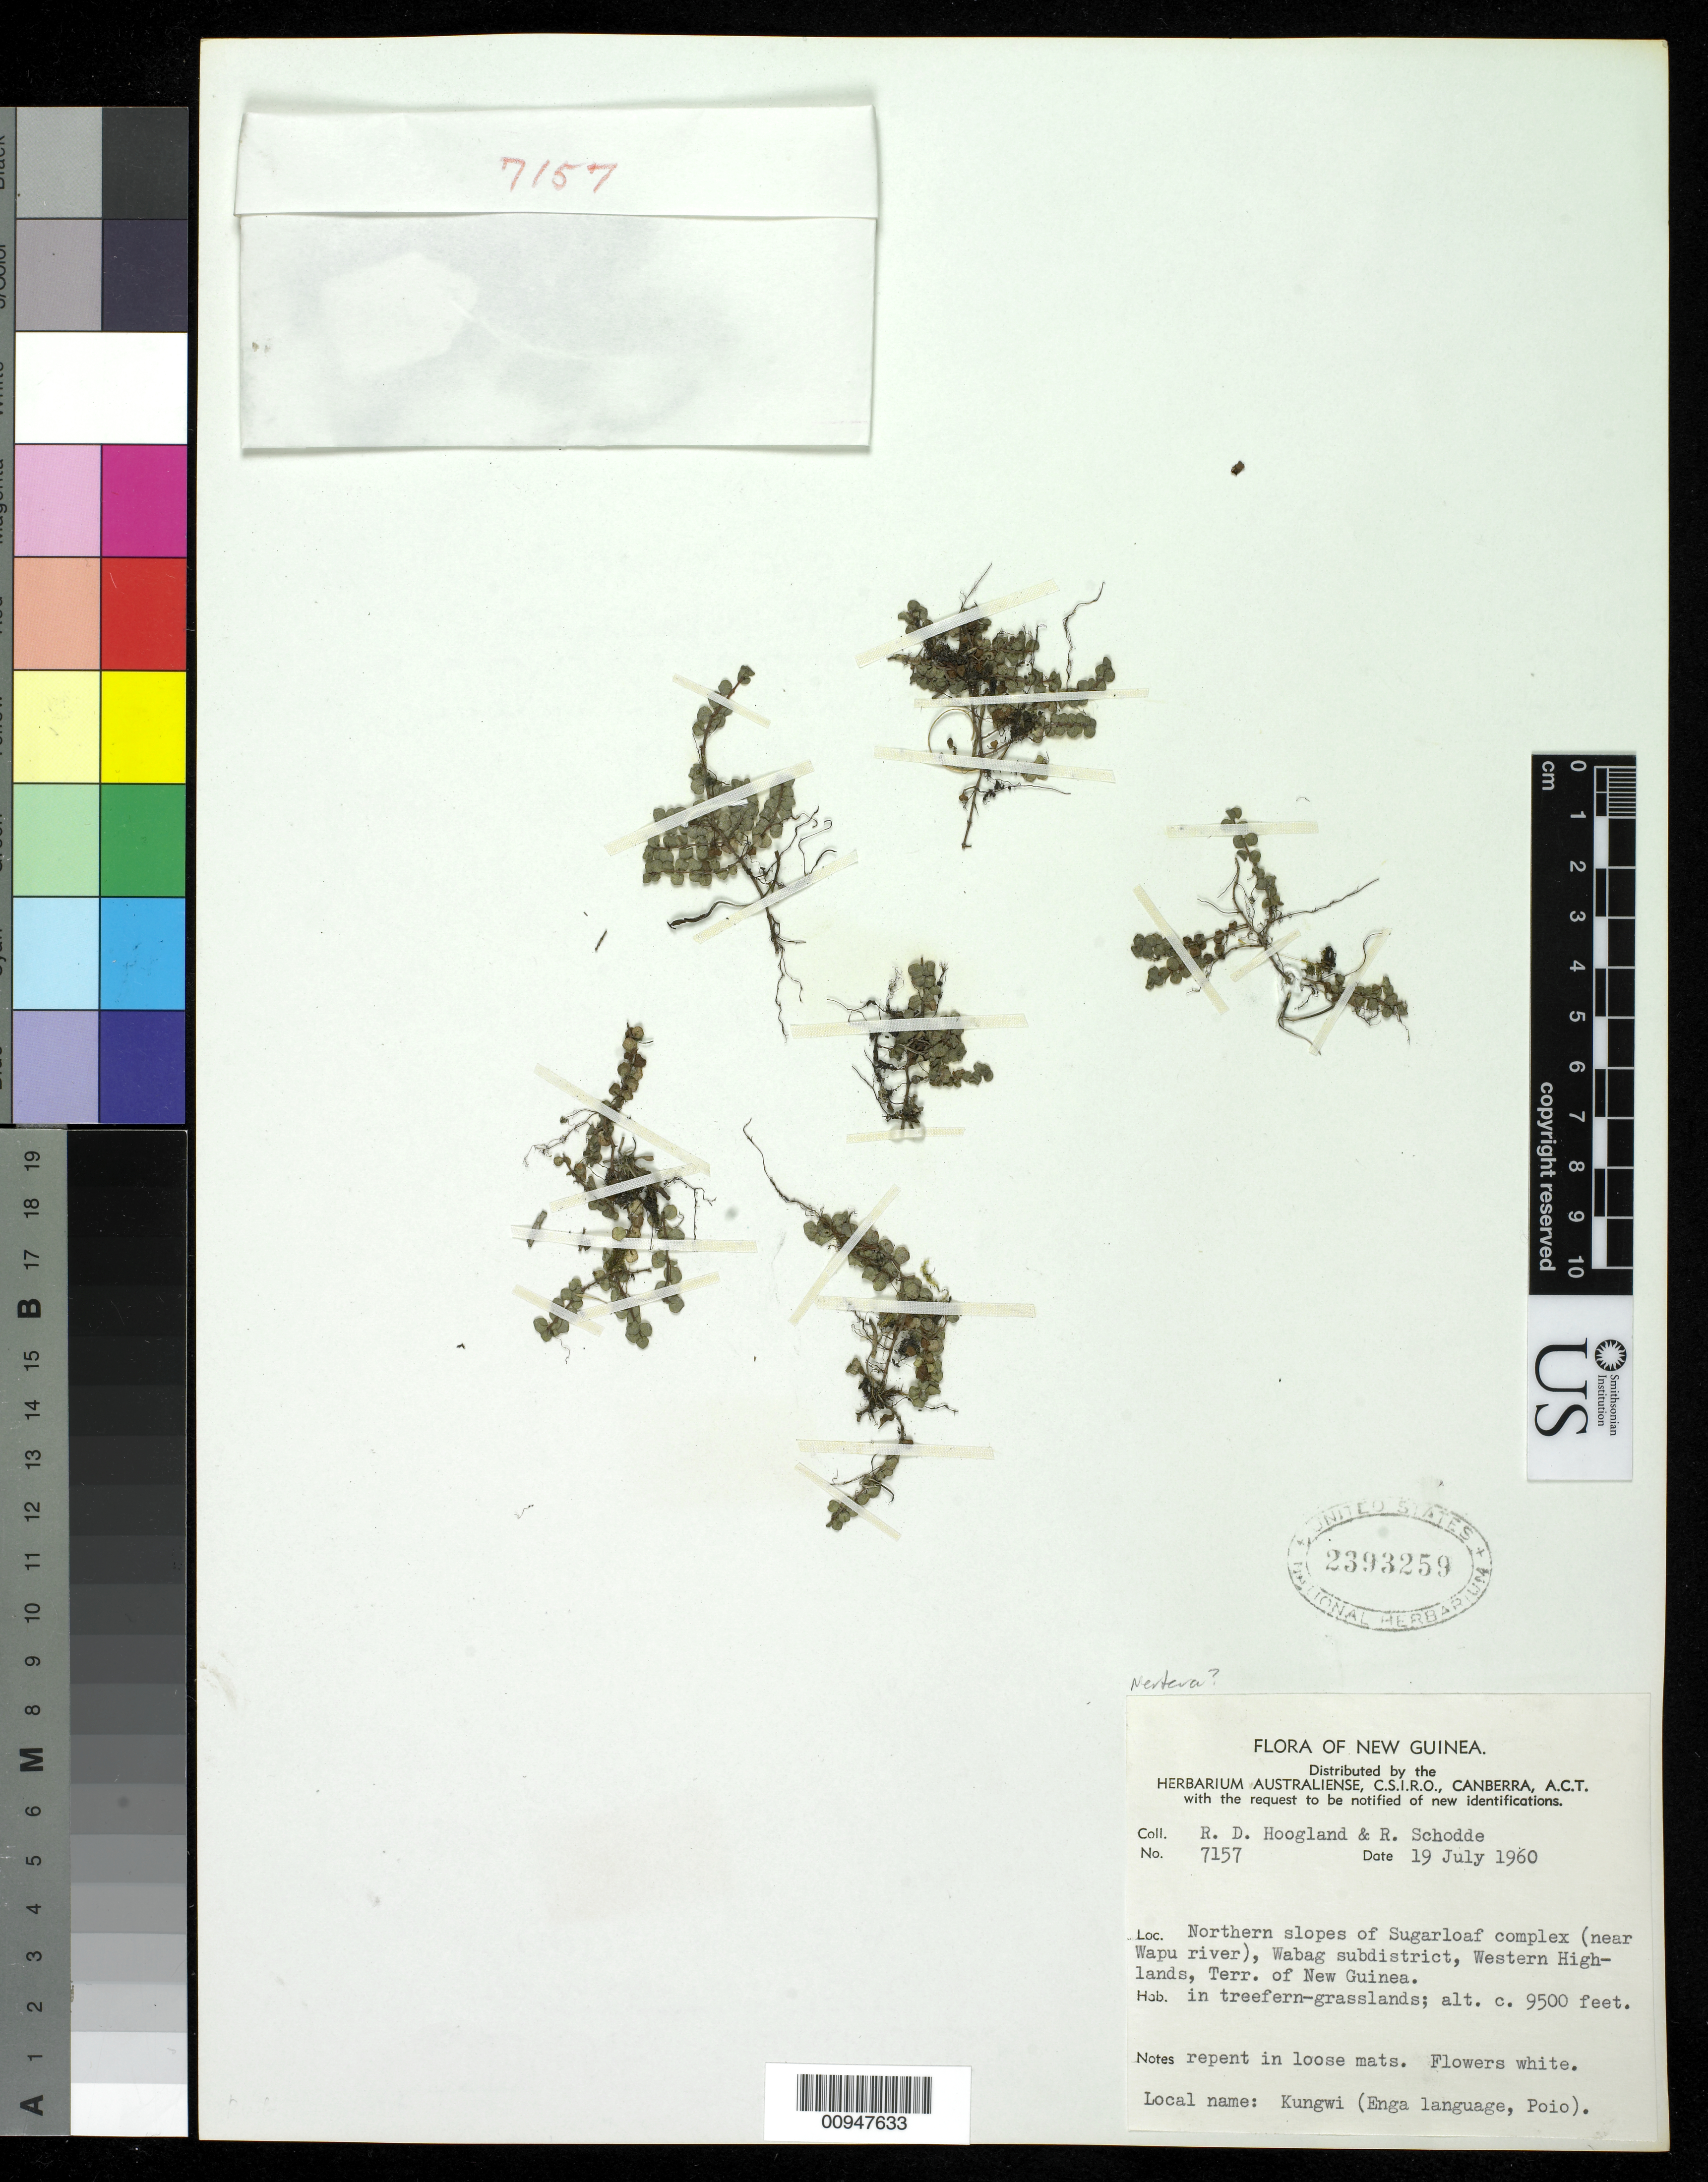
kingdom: Plantae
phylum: Tracheophyta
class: Magnoliopsida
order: Gentianales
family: Rubiaceae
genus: Nertera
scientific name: Nertera nigricarpa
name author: Hayata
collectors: R. D. Hoogland & R. Schodde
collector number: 7157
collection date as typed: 19 Jul 1960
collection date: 1960-07-19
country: Papua New Guinea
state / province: Enga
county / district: Wabag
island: New Guinea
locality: Northern slopes of Sugarloaf complex (near Wapu River), Wabag district.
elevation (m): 2896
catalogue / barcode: US 2393259